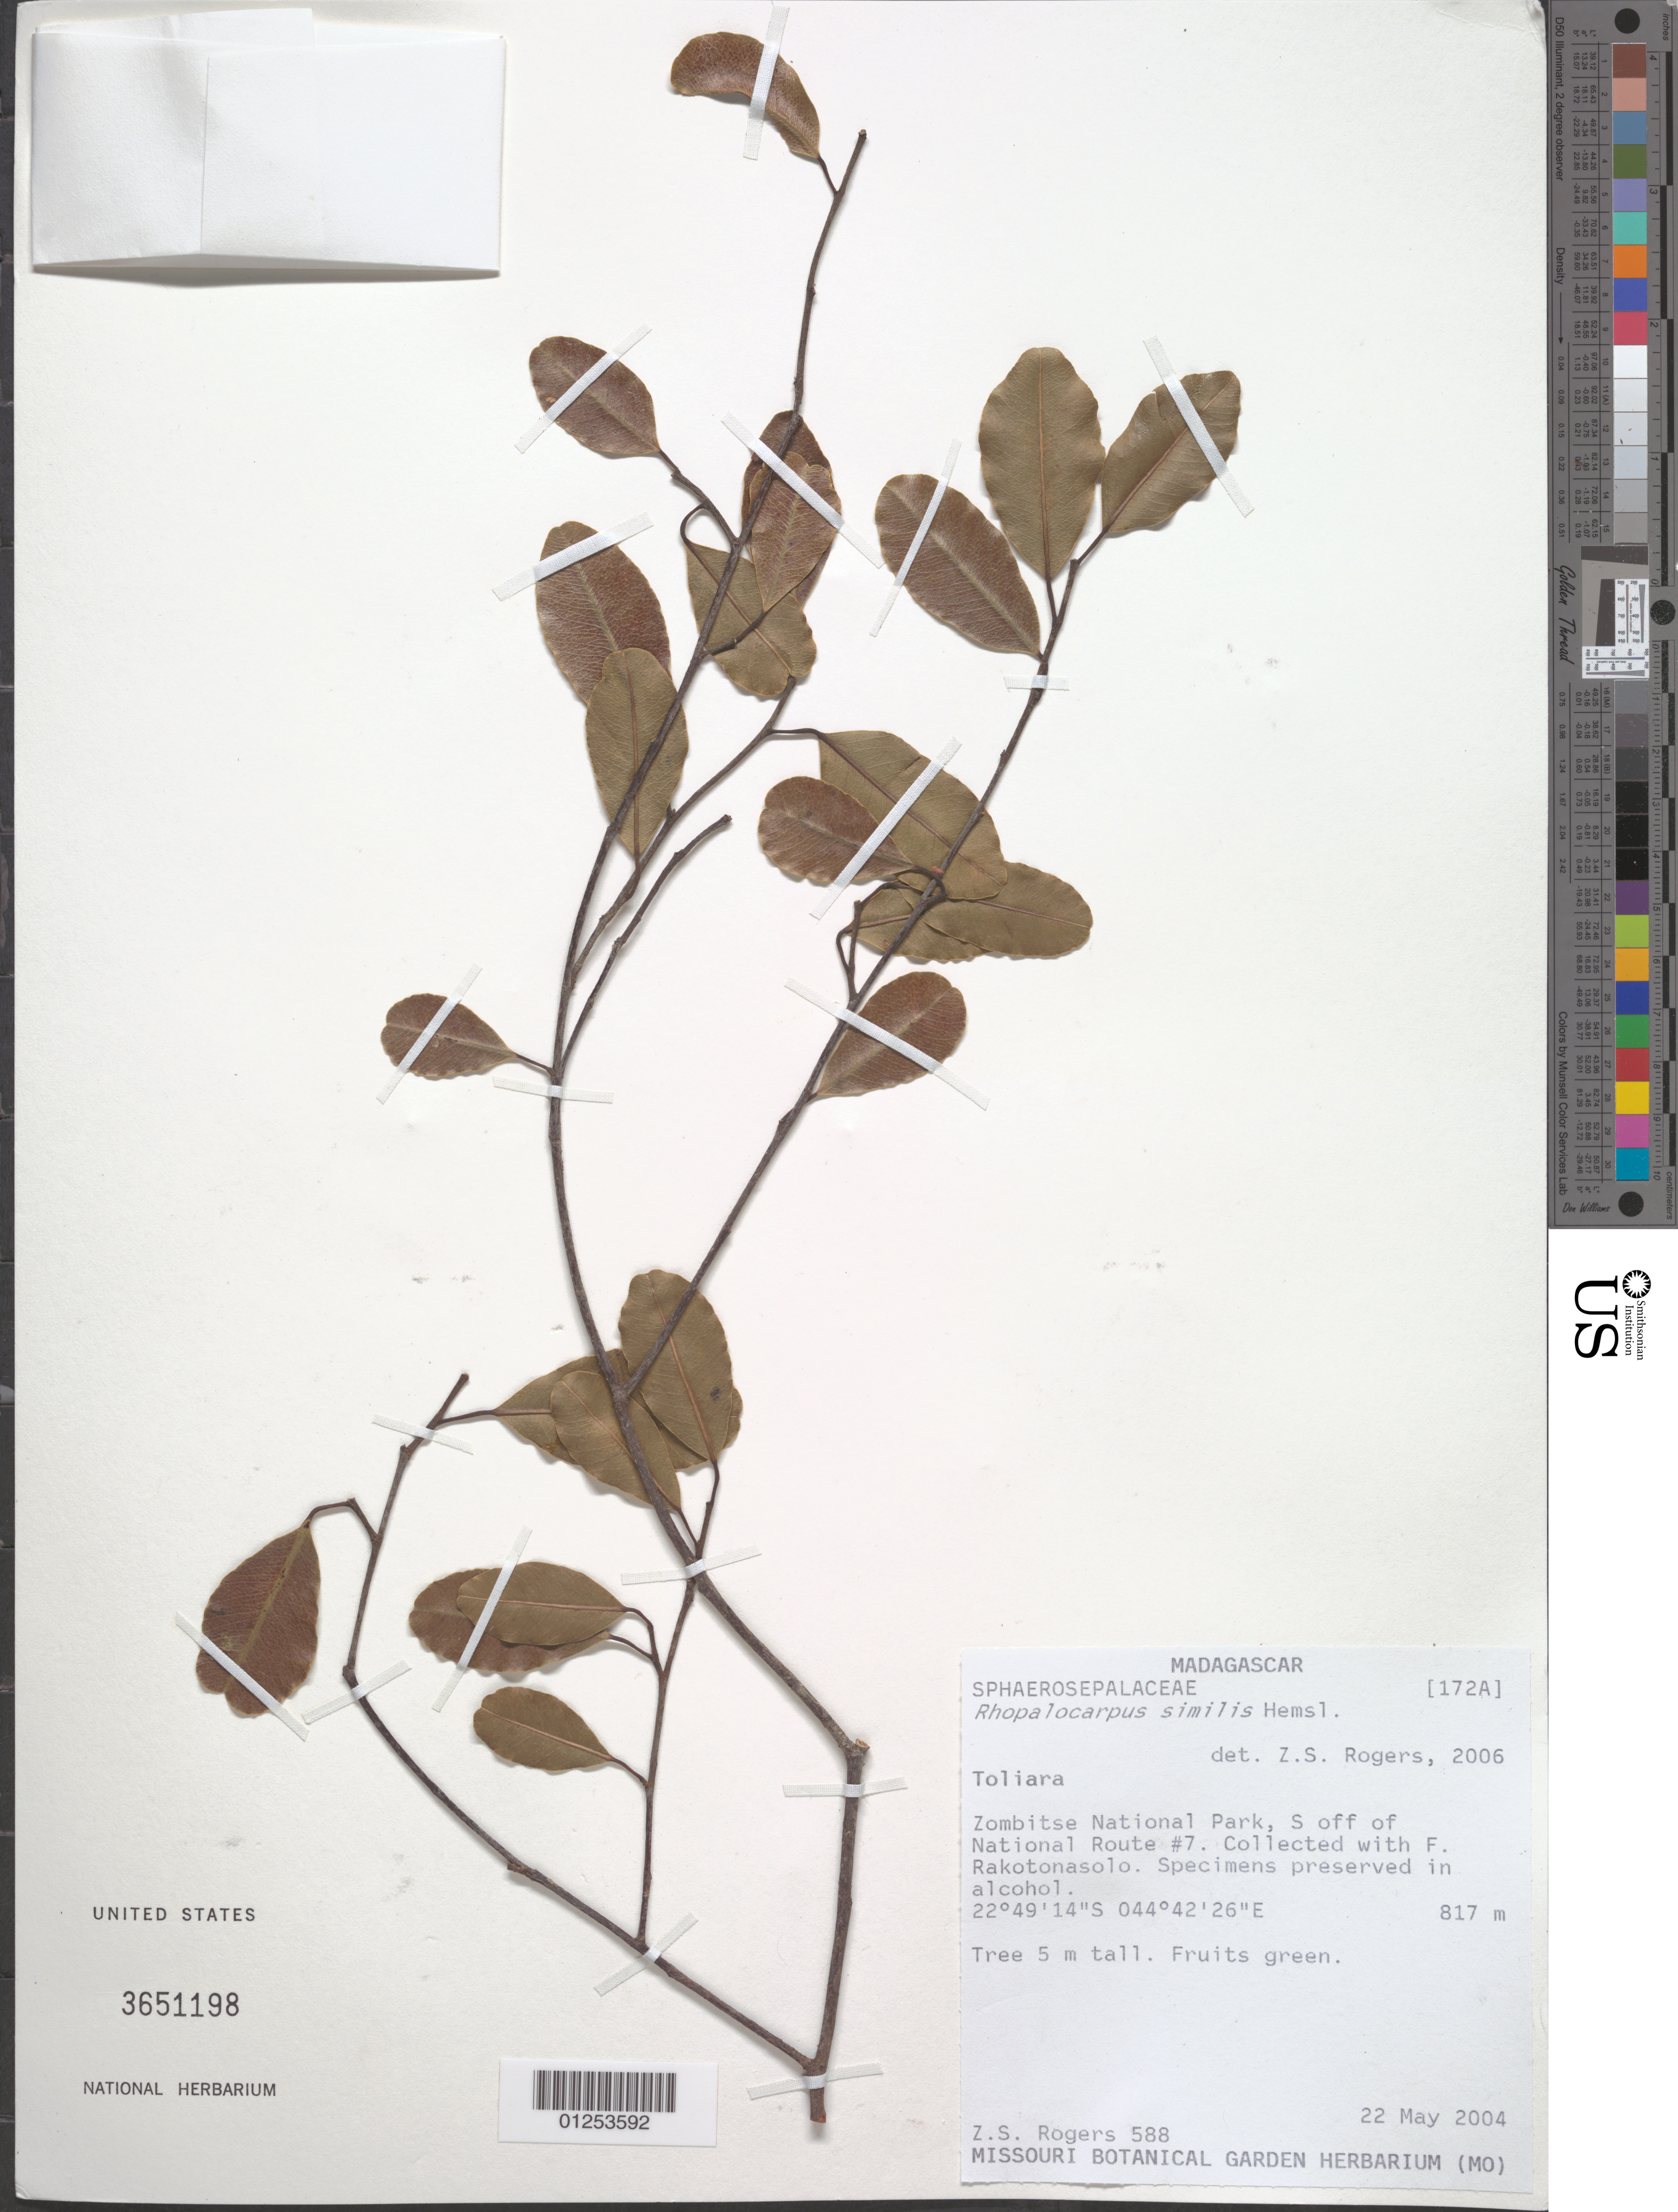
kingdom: Plantae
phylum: Tracheophyta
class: Magnoliopsida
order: Malvales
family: Sphaerosepalaceae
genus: Rhopalocarpus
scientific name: Rhopalocarpus similis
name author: Hemsl.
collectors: Z. S. Rogers & F. Rakotonasolo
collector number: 588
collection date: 2004-05-22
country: Madagascar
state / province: Atsimo-Andrefana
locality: Zombitse National Park, S off of National Route #7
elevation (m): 817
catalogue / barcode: US 3651198